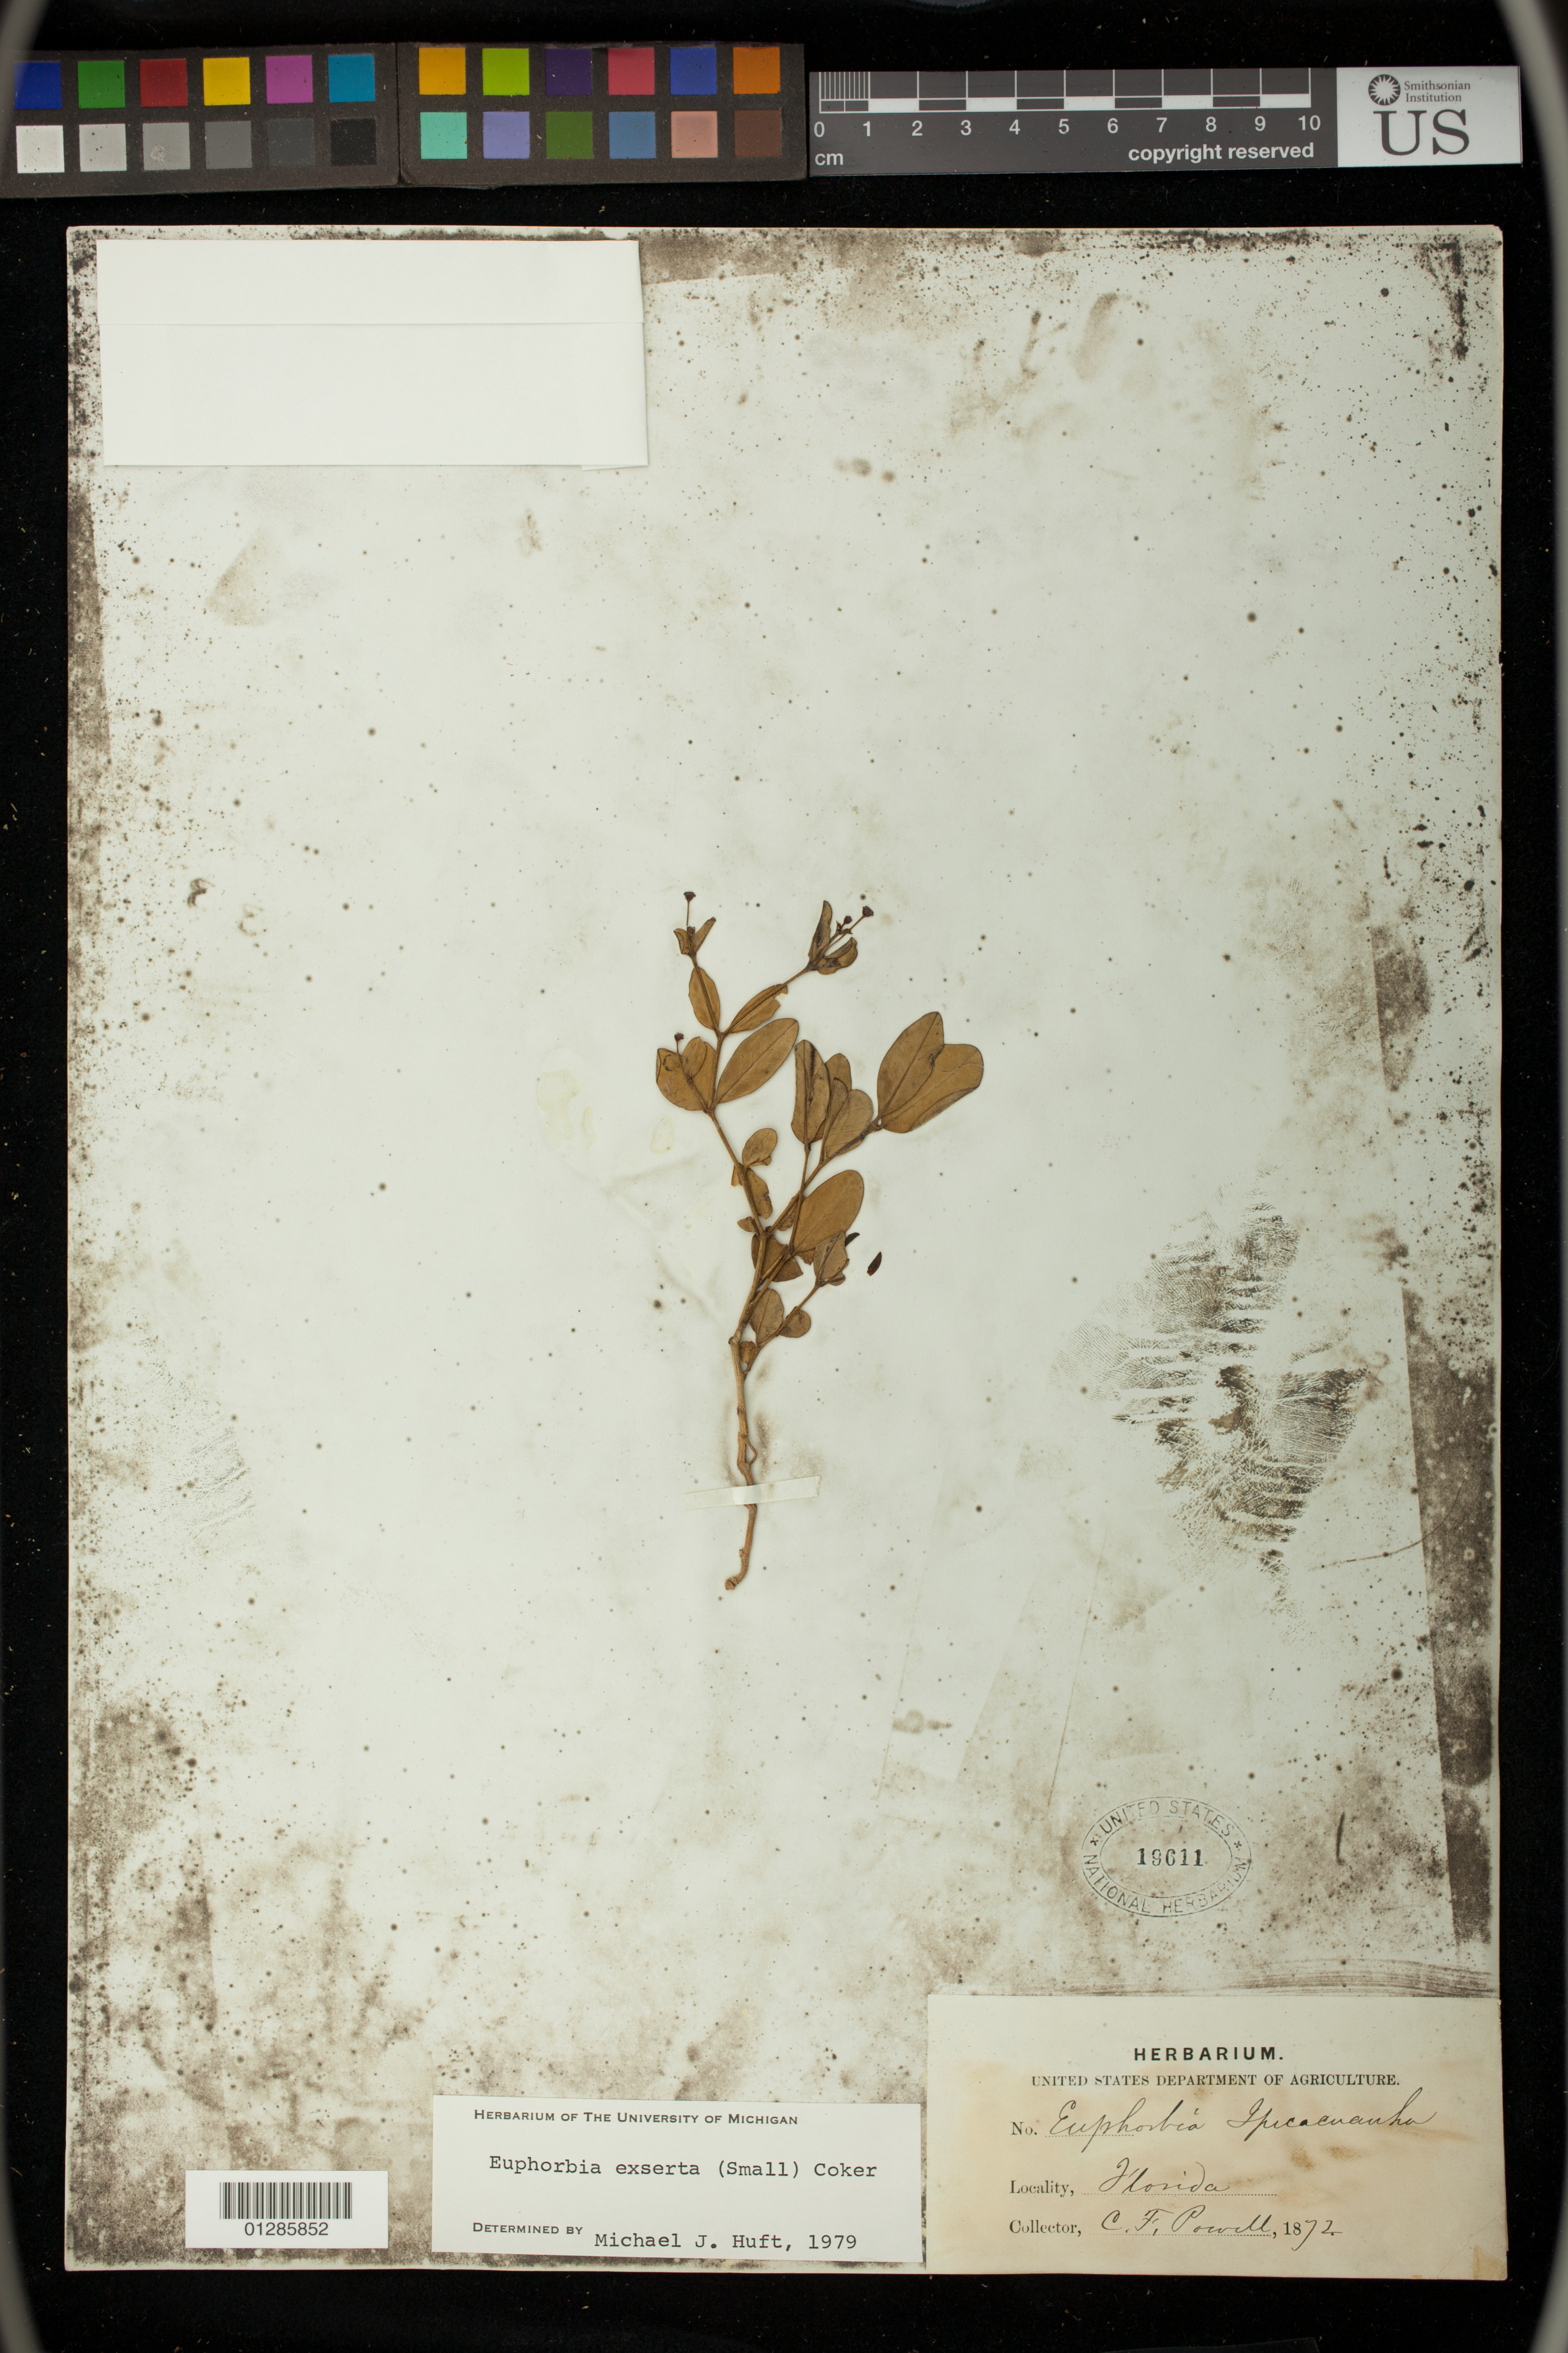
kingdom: Plantae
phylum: Tracheophyta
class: Magnoliopsida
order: Malpighiales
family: Euphorbiaceae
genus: Euphorbia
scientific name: Euphorbia exserta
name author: (Small) Coker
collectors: C. F. Powell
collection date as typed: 1872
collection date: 1872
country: United States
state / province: Florida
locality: Florida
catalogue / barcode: US 19611